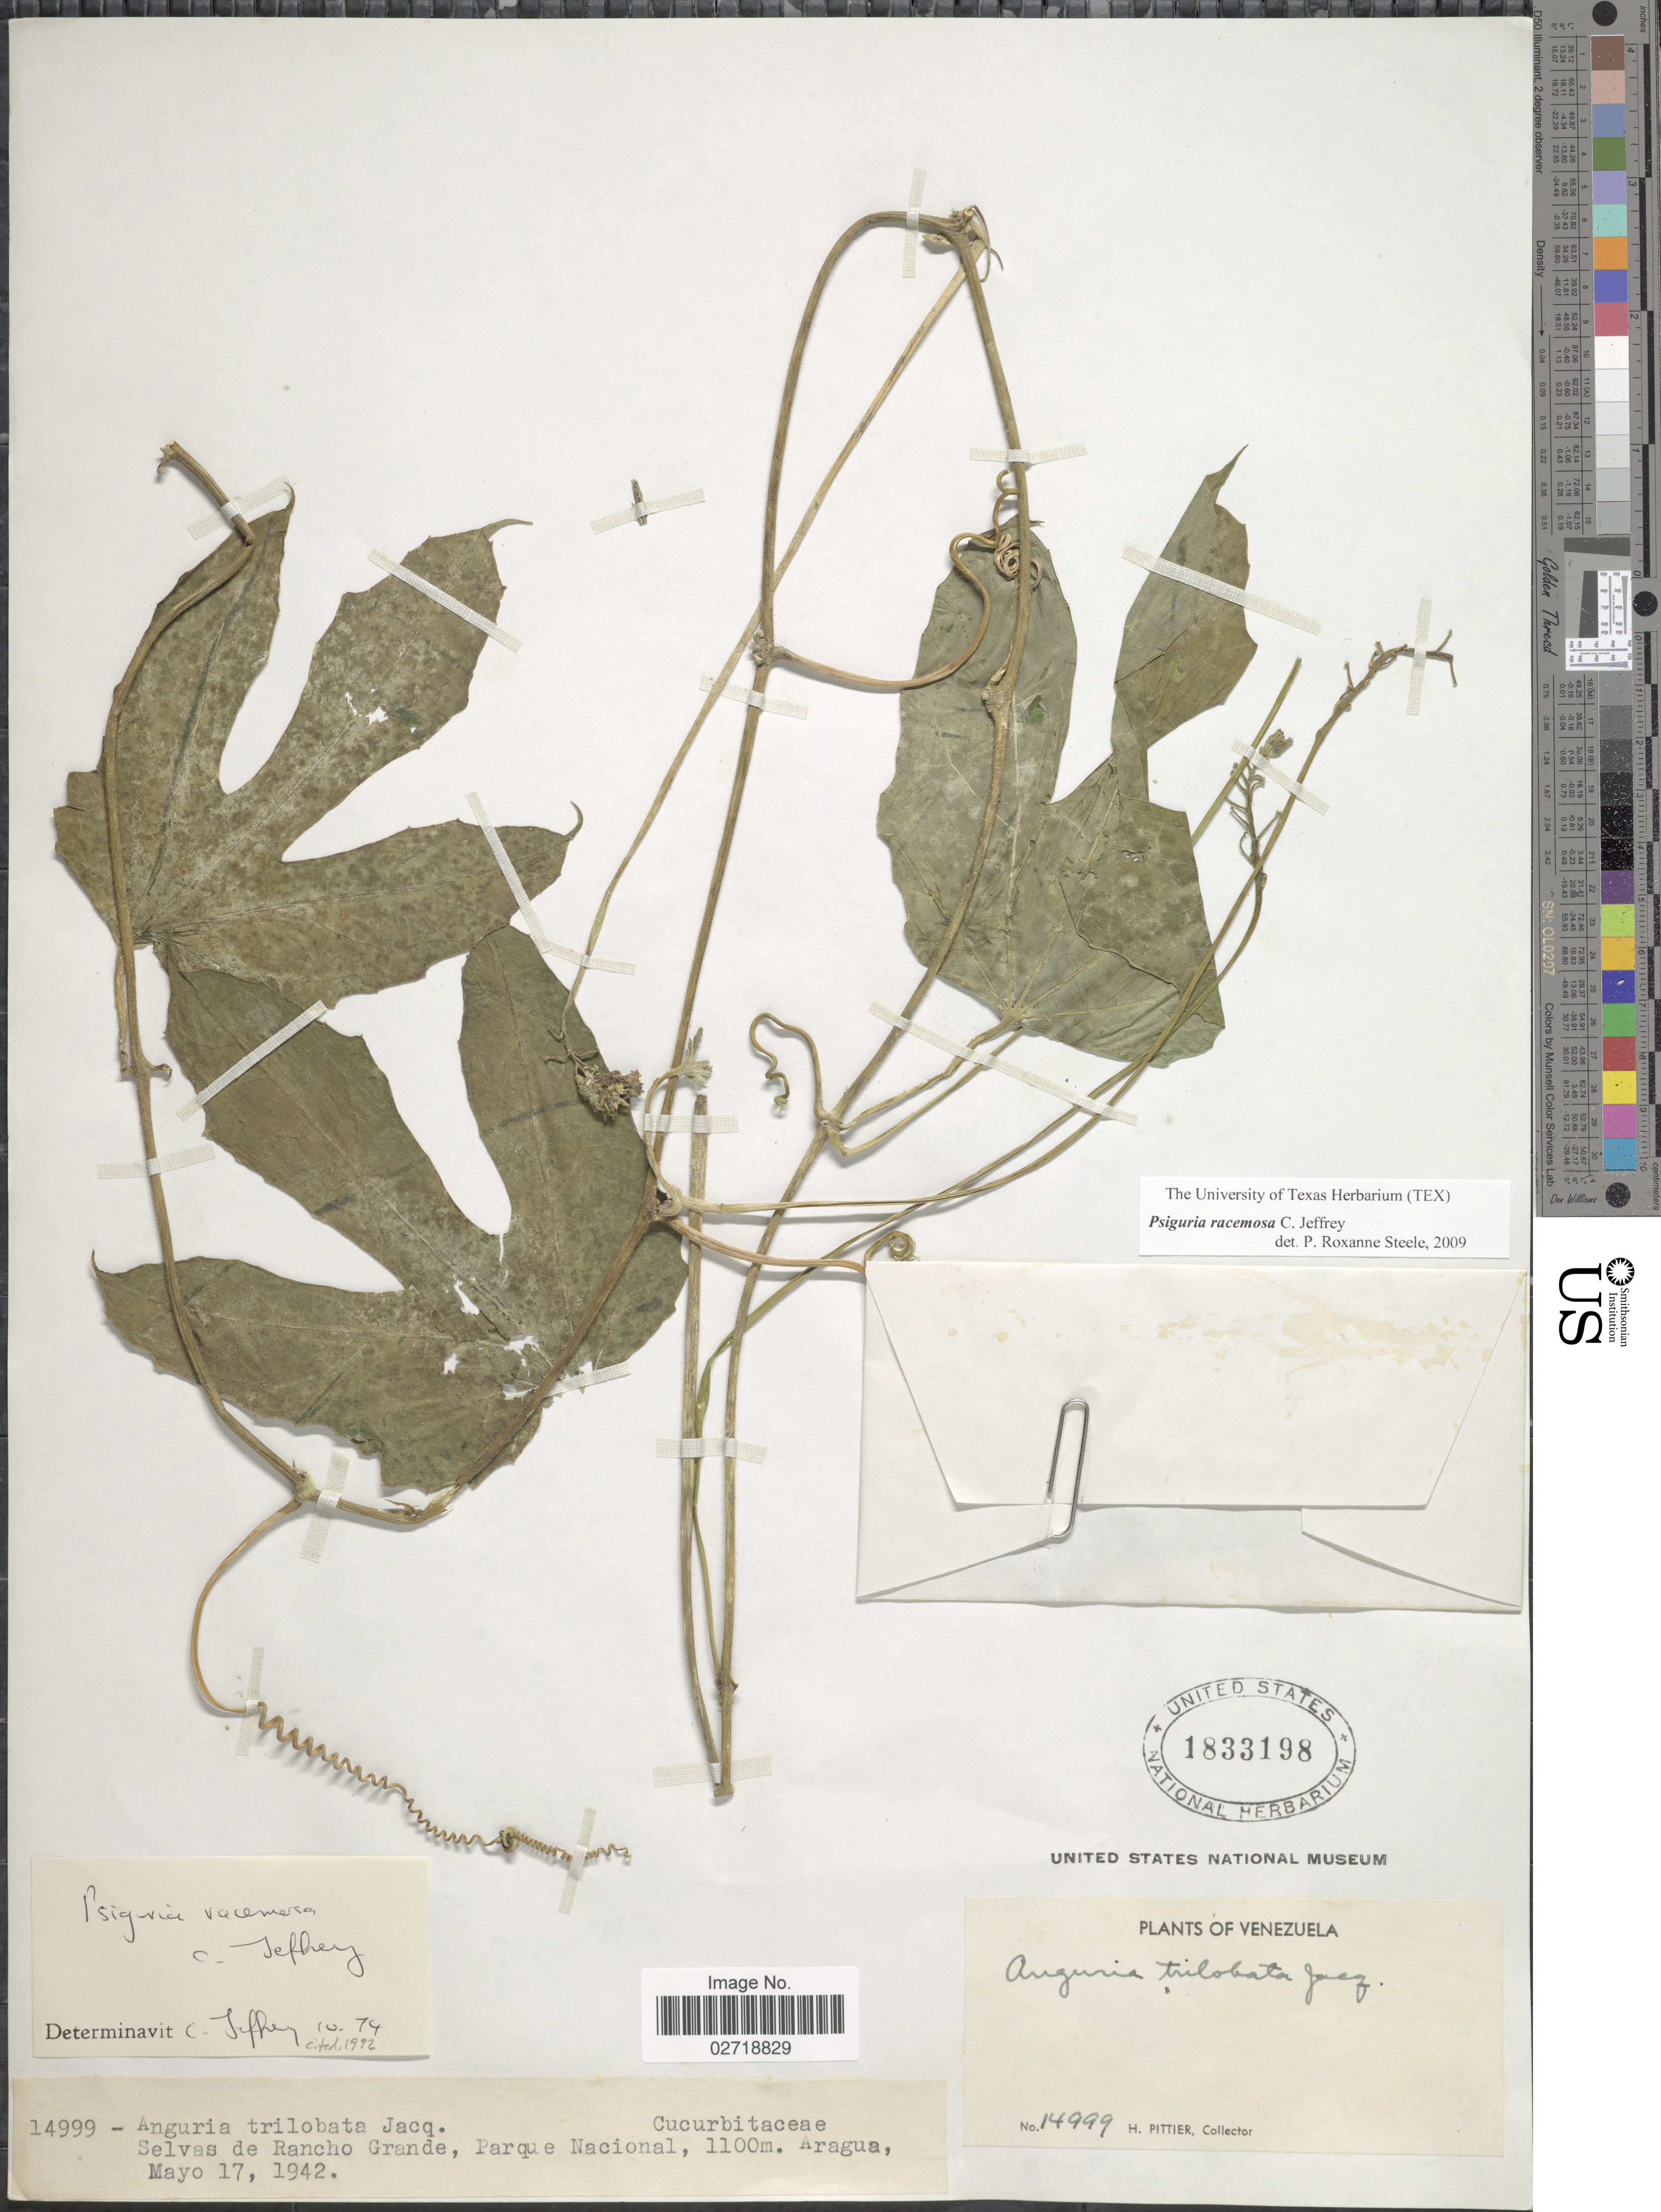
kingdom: Plantae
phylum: Tracheophyta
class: Magnoliopsida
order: Cucurbitales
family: Cucurbitaceae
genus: Psiguria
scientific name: Psiguria racemosa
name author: C. Jeffrey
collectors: H. F. Pittier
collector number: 14999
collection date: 1942-05-17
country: Venezuela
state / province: Aragua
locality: Selvas de Rancho Grande, Parque Nacional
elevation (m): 1100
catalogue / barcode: US 1833198